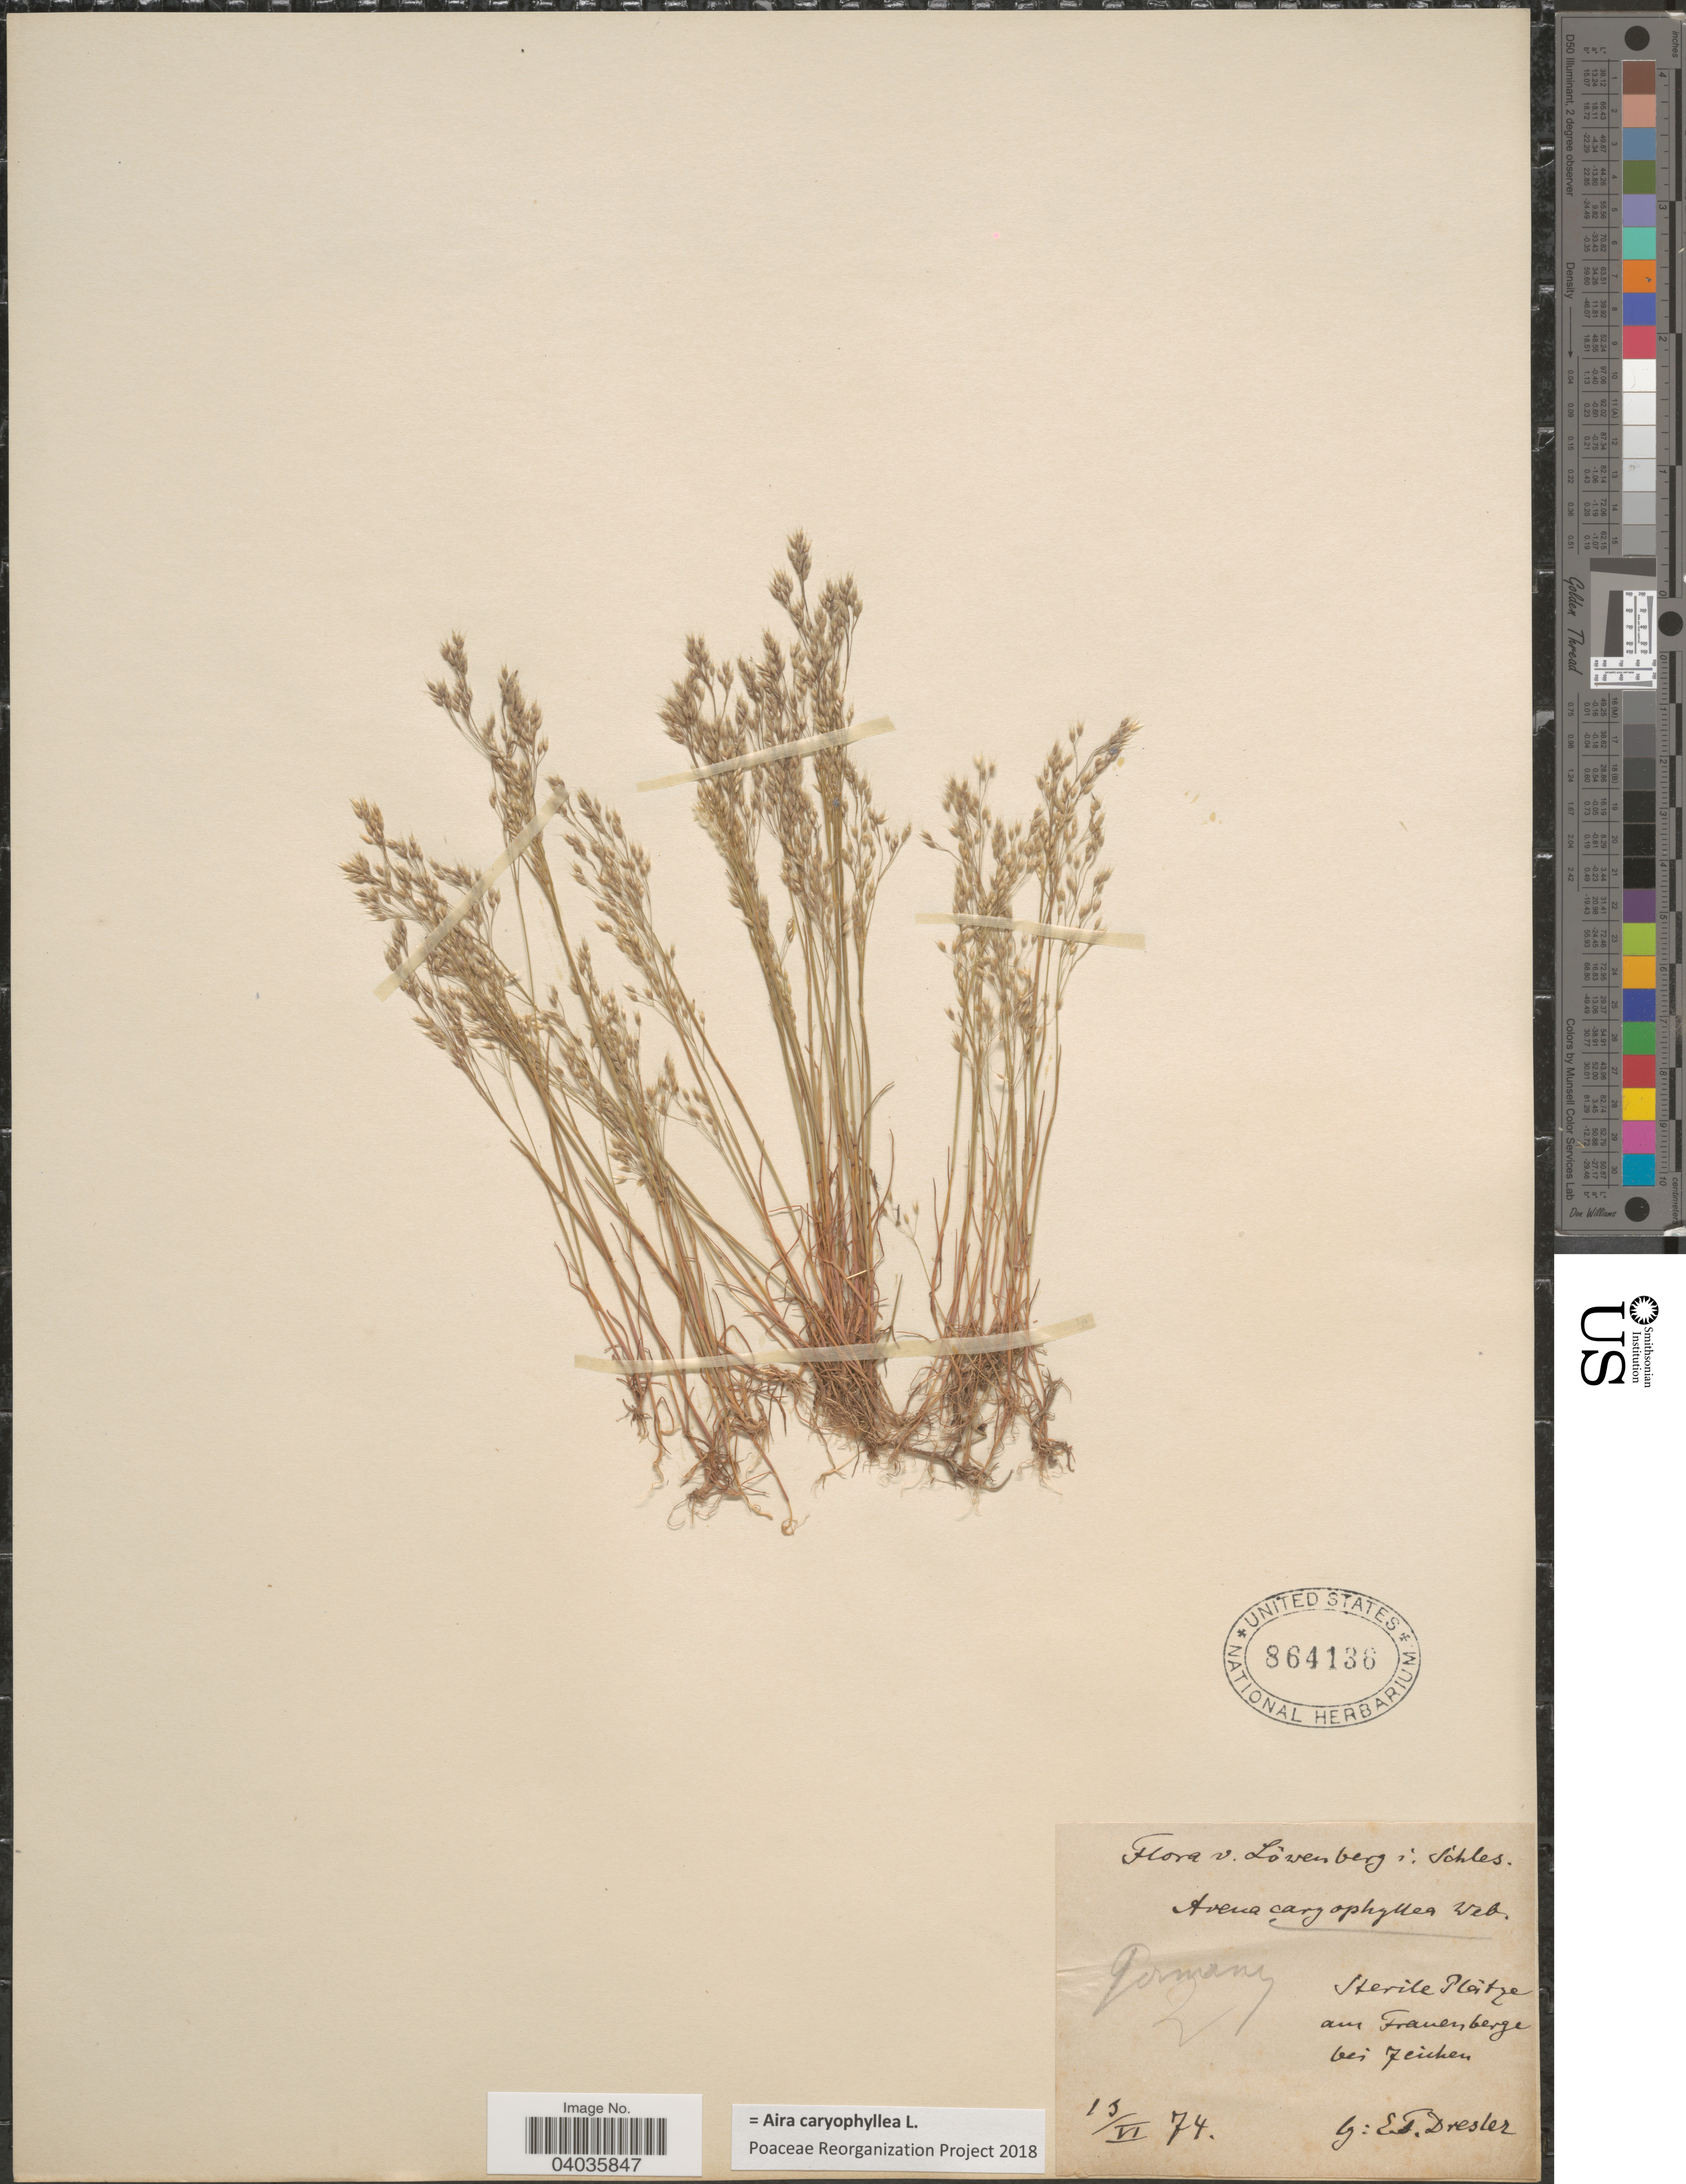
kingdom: Plantae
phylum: Tracheophyta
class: Liliopsida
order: Poales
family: Poaceae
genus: Aira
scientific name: Aira caryophyllea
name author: L.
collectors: E. Dresler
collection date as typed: Transcribed d/m/y: 13/6/74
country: Germany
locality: Lowenberg i. Sohles. Sterile Platze am Frauenberge bei Feichen.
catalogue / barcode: US 864136